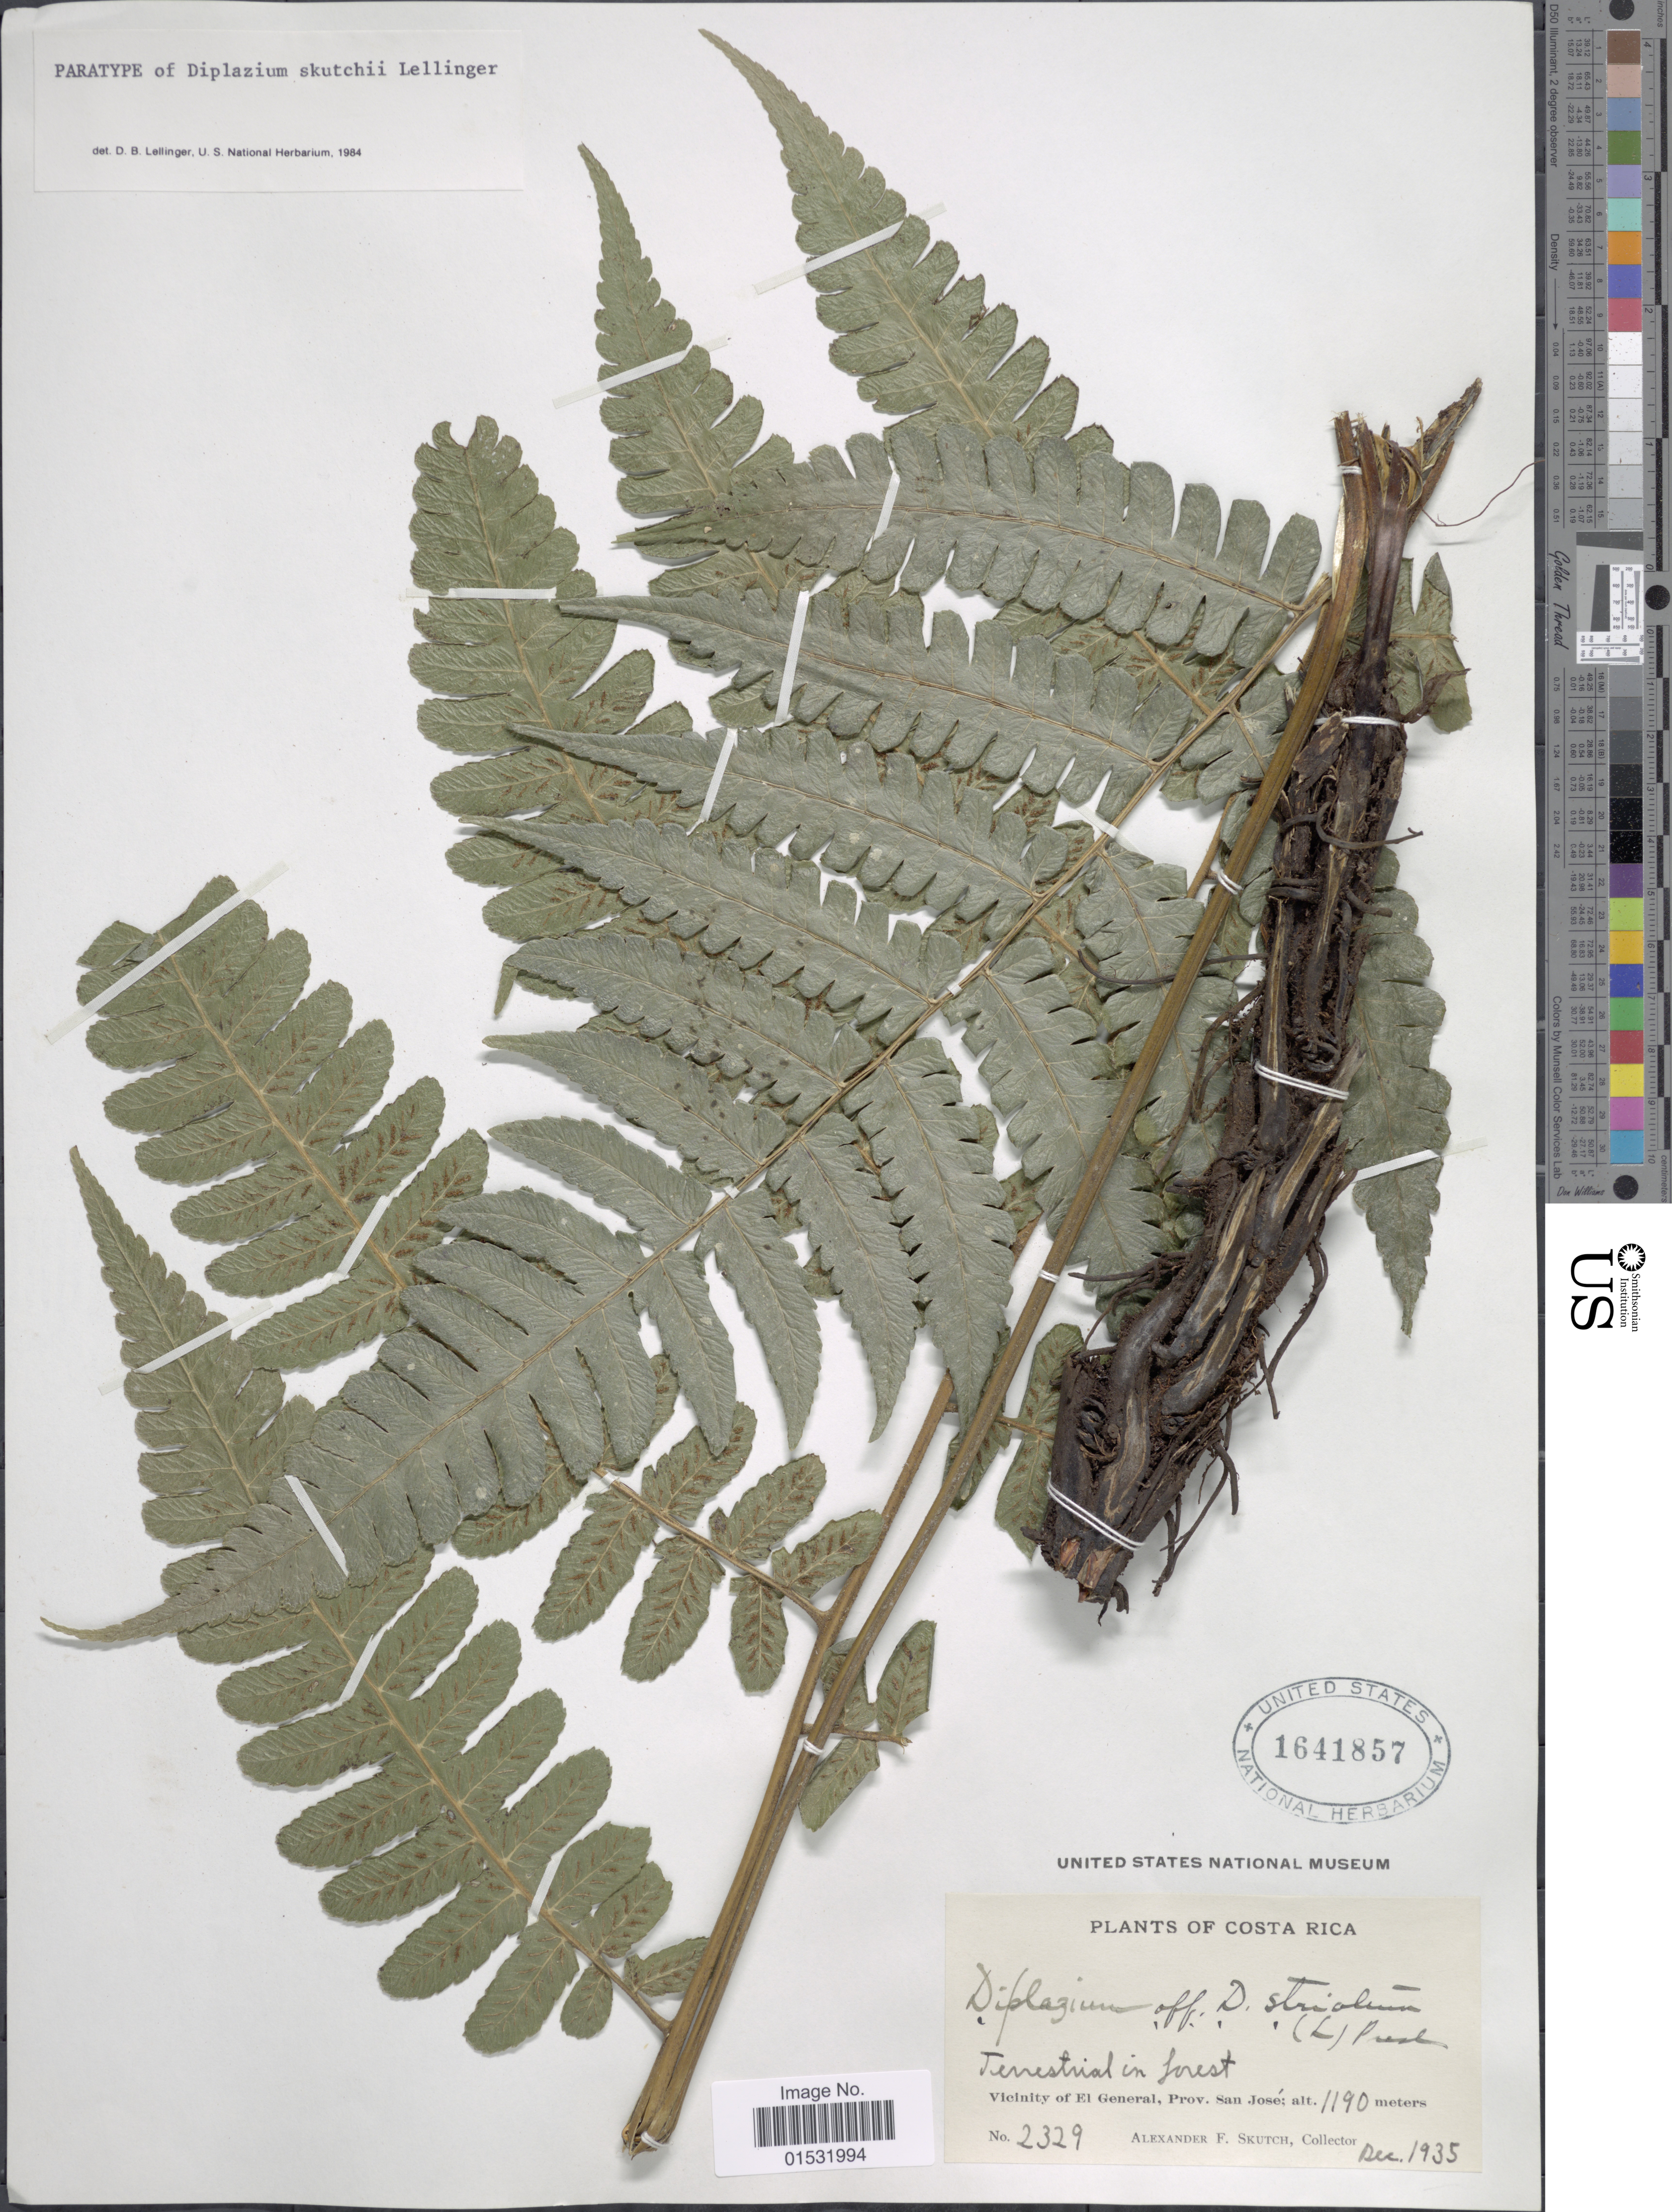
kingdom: Plantae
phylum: Tracheophyta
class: Polypodiopsida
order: Polypodiales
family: Athyriaceae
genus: Diplazium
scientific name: Diplazium skutchii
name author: Lellinger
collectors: A. F. Skutch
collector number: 2329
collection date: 1935-12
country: Costa Rica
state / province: San José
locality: Vicinity of El General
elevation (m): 1190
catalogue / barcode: US 1641857